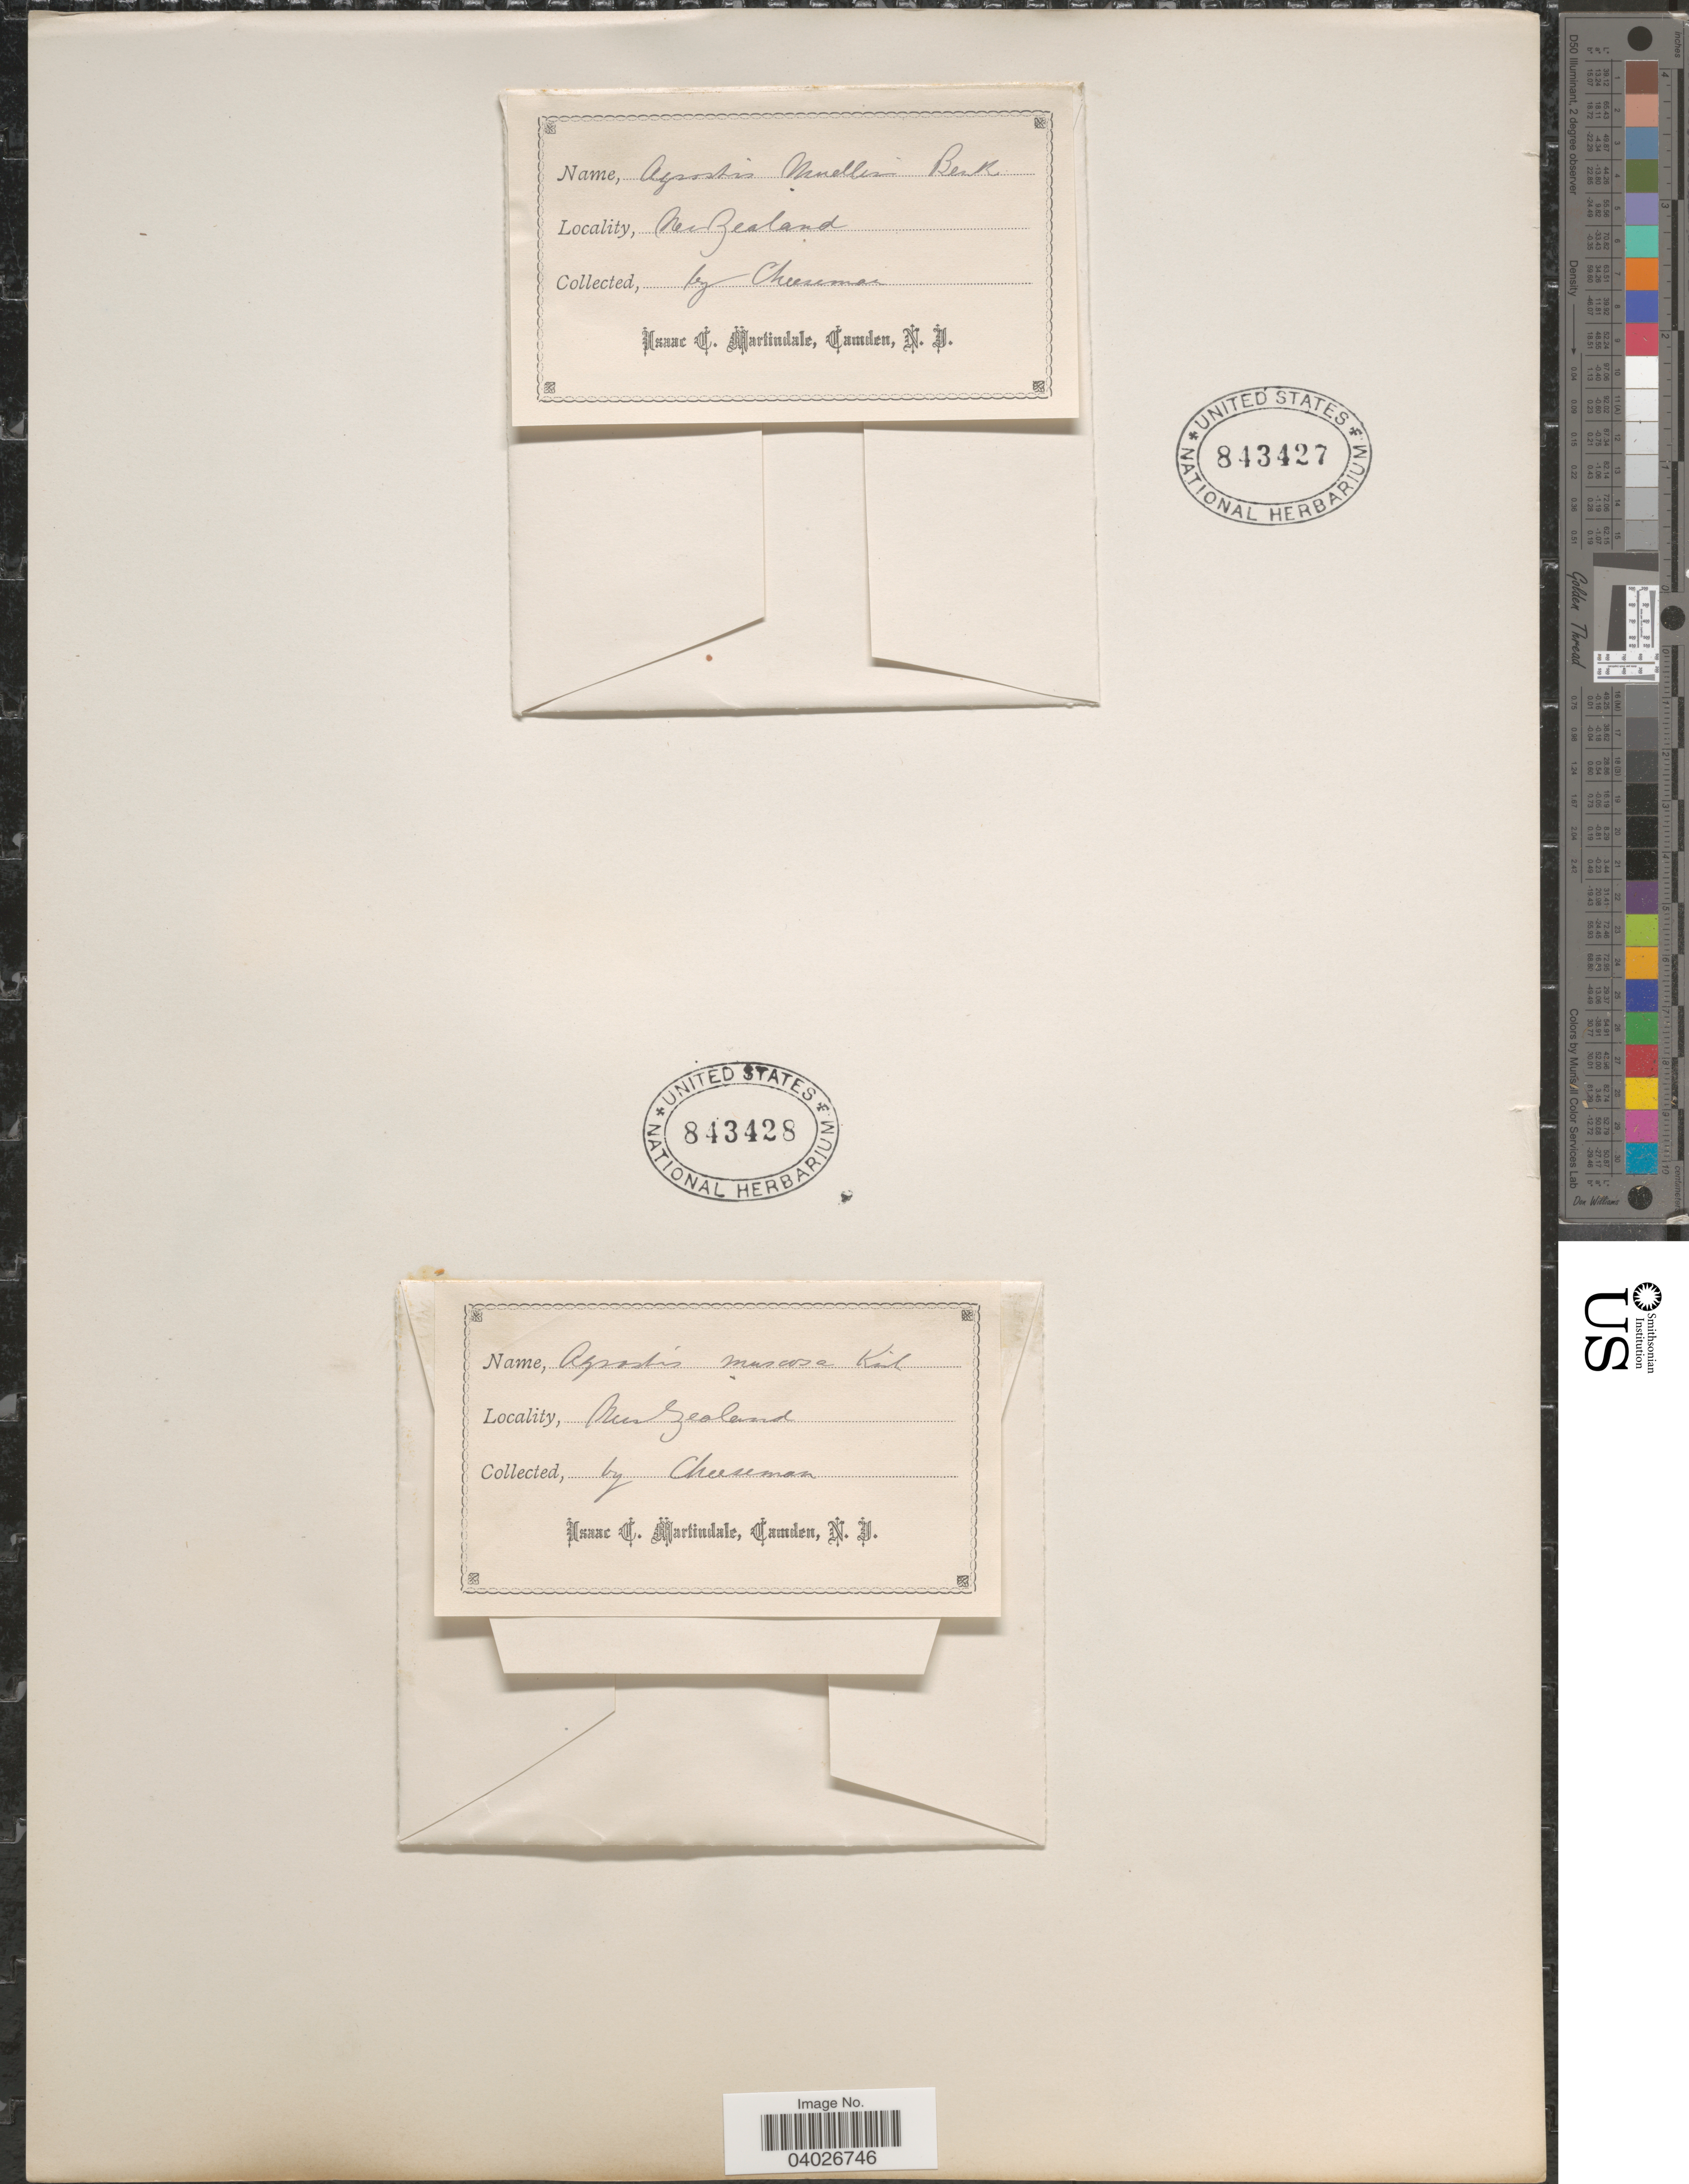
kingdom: Plantae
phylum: Tracheophyta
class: Liliopsida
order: Poales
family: Poaceae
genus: Agrostis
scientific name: Agrostis muscosa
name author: Kirk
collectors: Cheeseman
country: New Zealand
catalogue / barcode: US 843428-2